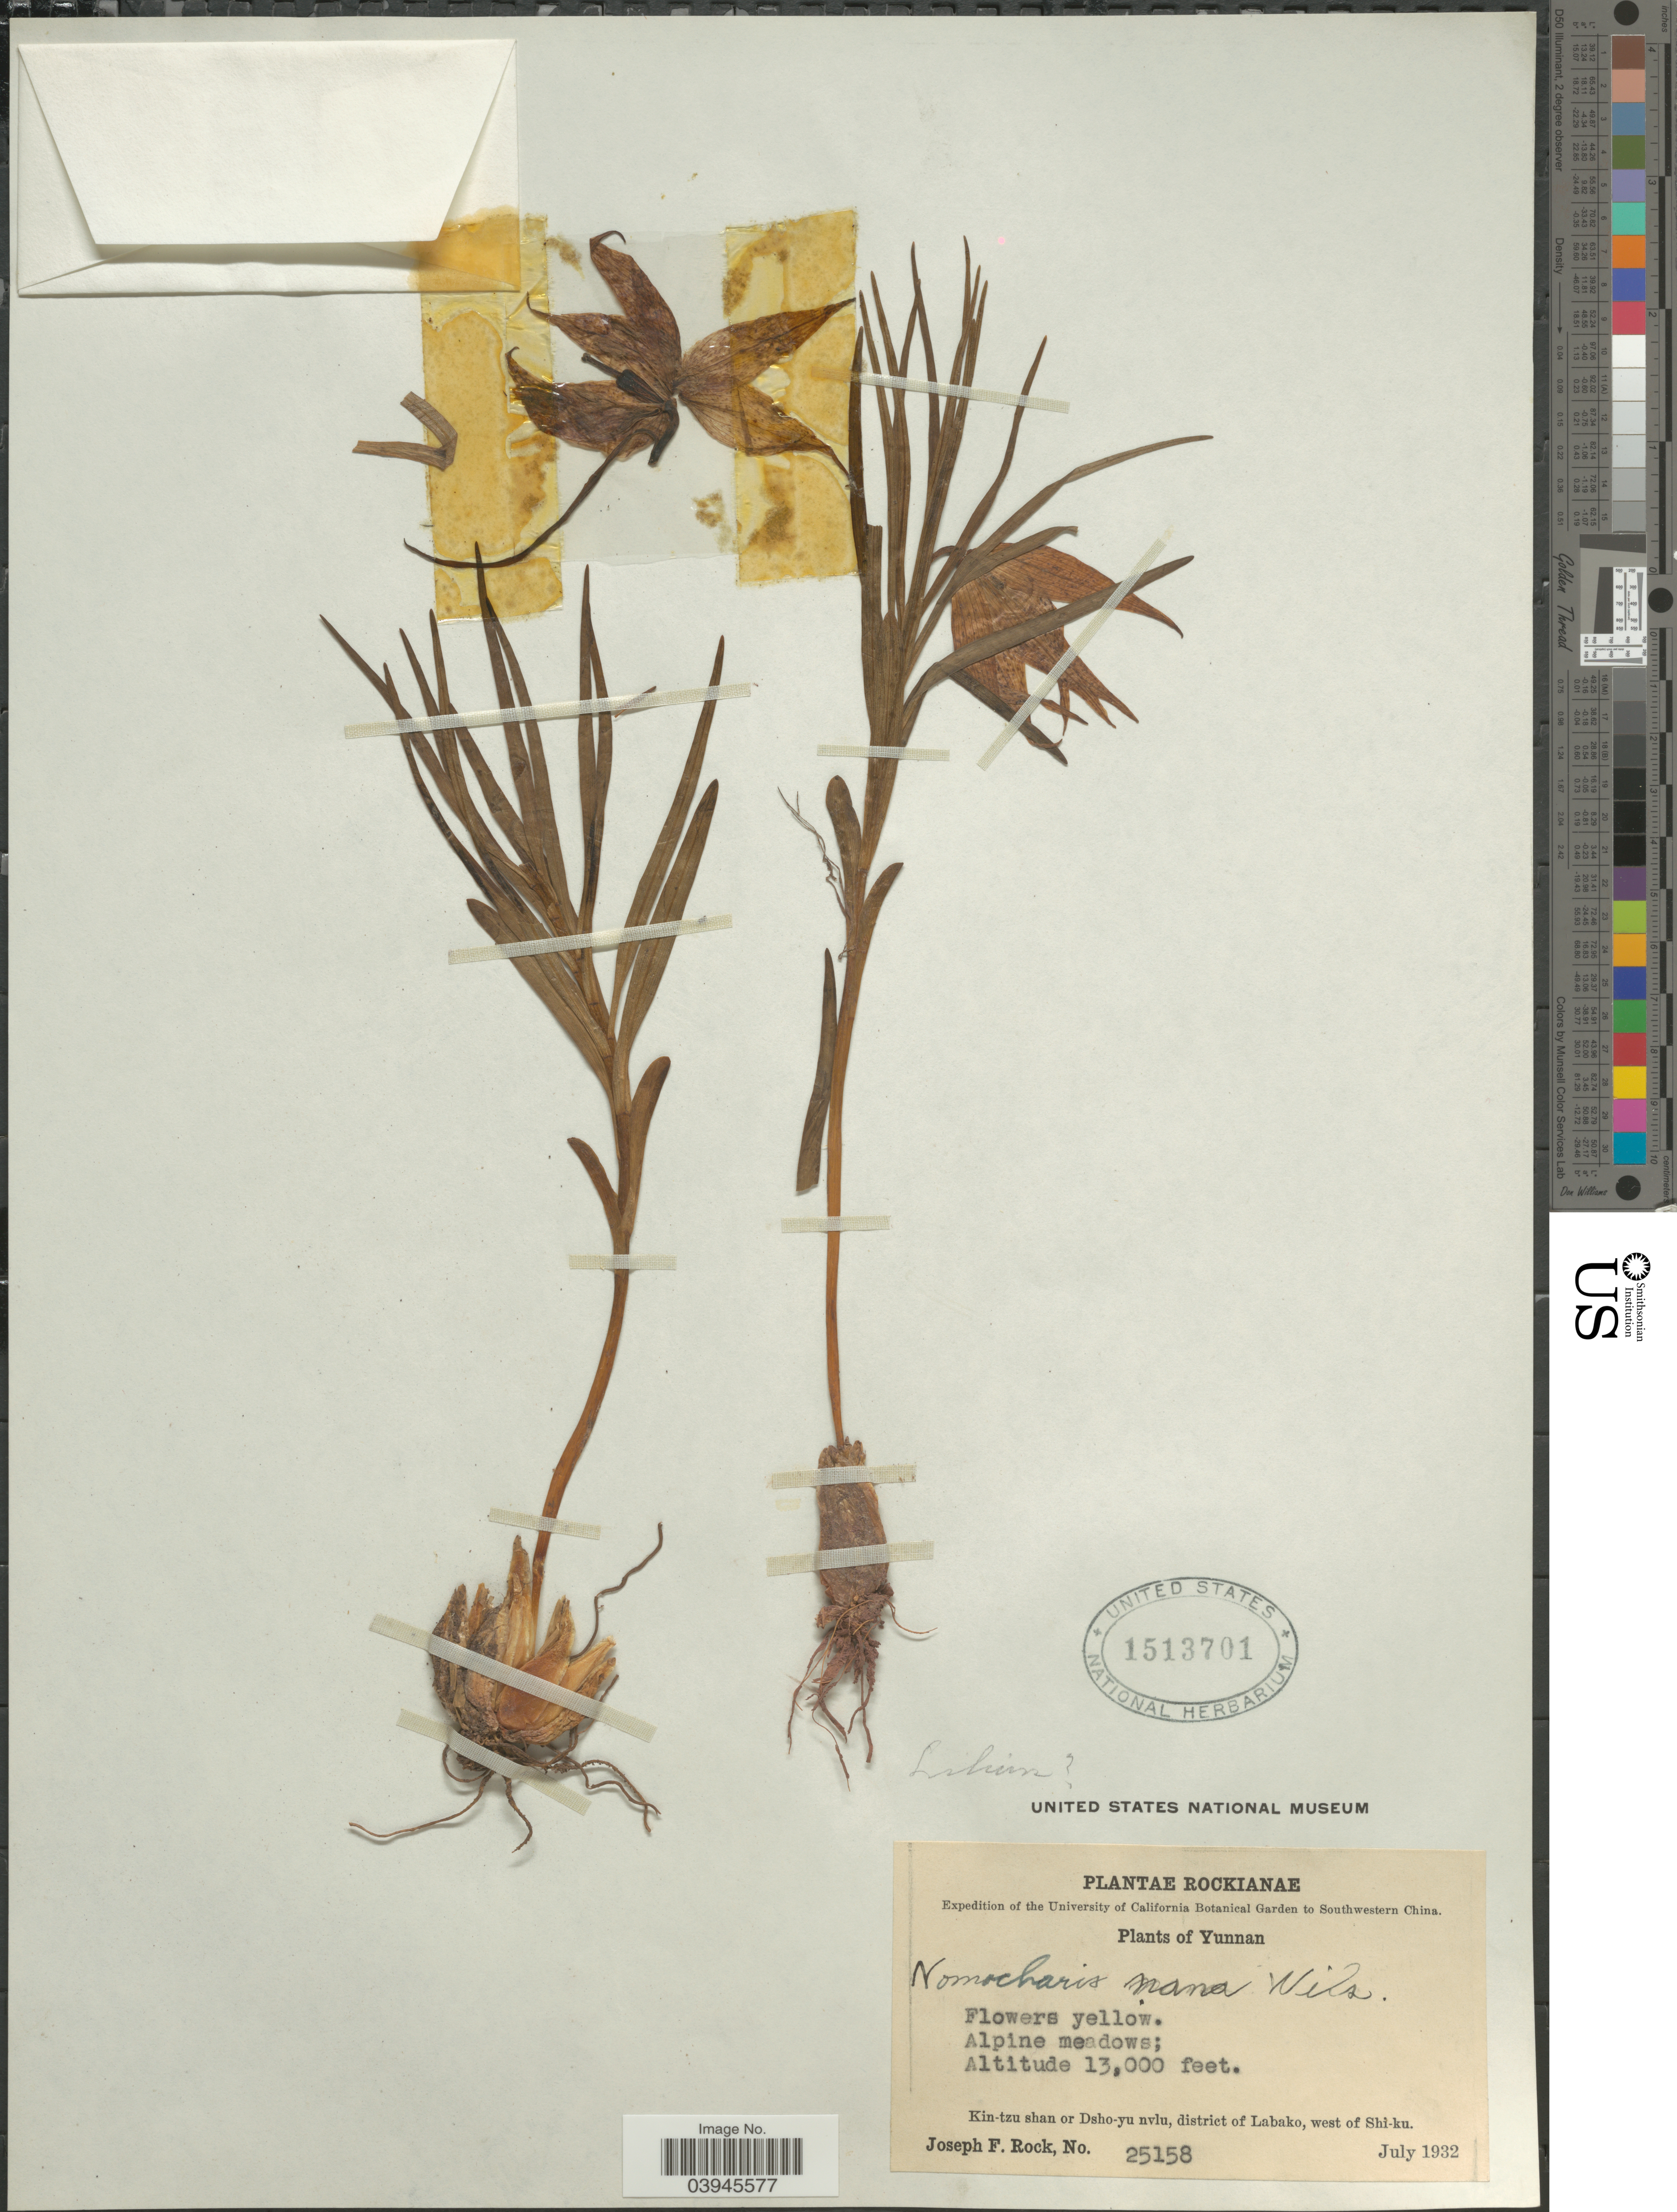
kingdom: Plantae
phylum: Tracheophyta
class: Liliopsida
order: Liliales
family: Liliaceae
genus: Lilium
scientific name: Lilium nanum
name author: Klotzsch & Garcke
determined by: Strong, Mark T., (BOT), Smithsonian Institution - National Museum of Natural History (UNITED STATES)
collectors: J. F. Rock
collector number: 25158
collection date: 1932-07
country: China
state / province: Yunnan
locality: Southwestern China. Kin-tzu shan or Dsho-yu nvlu, district of Labako, west of Shi-ku.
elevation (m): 3962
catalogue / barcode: US 1513701